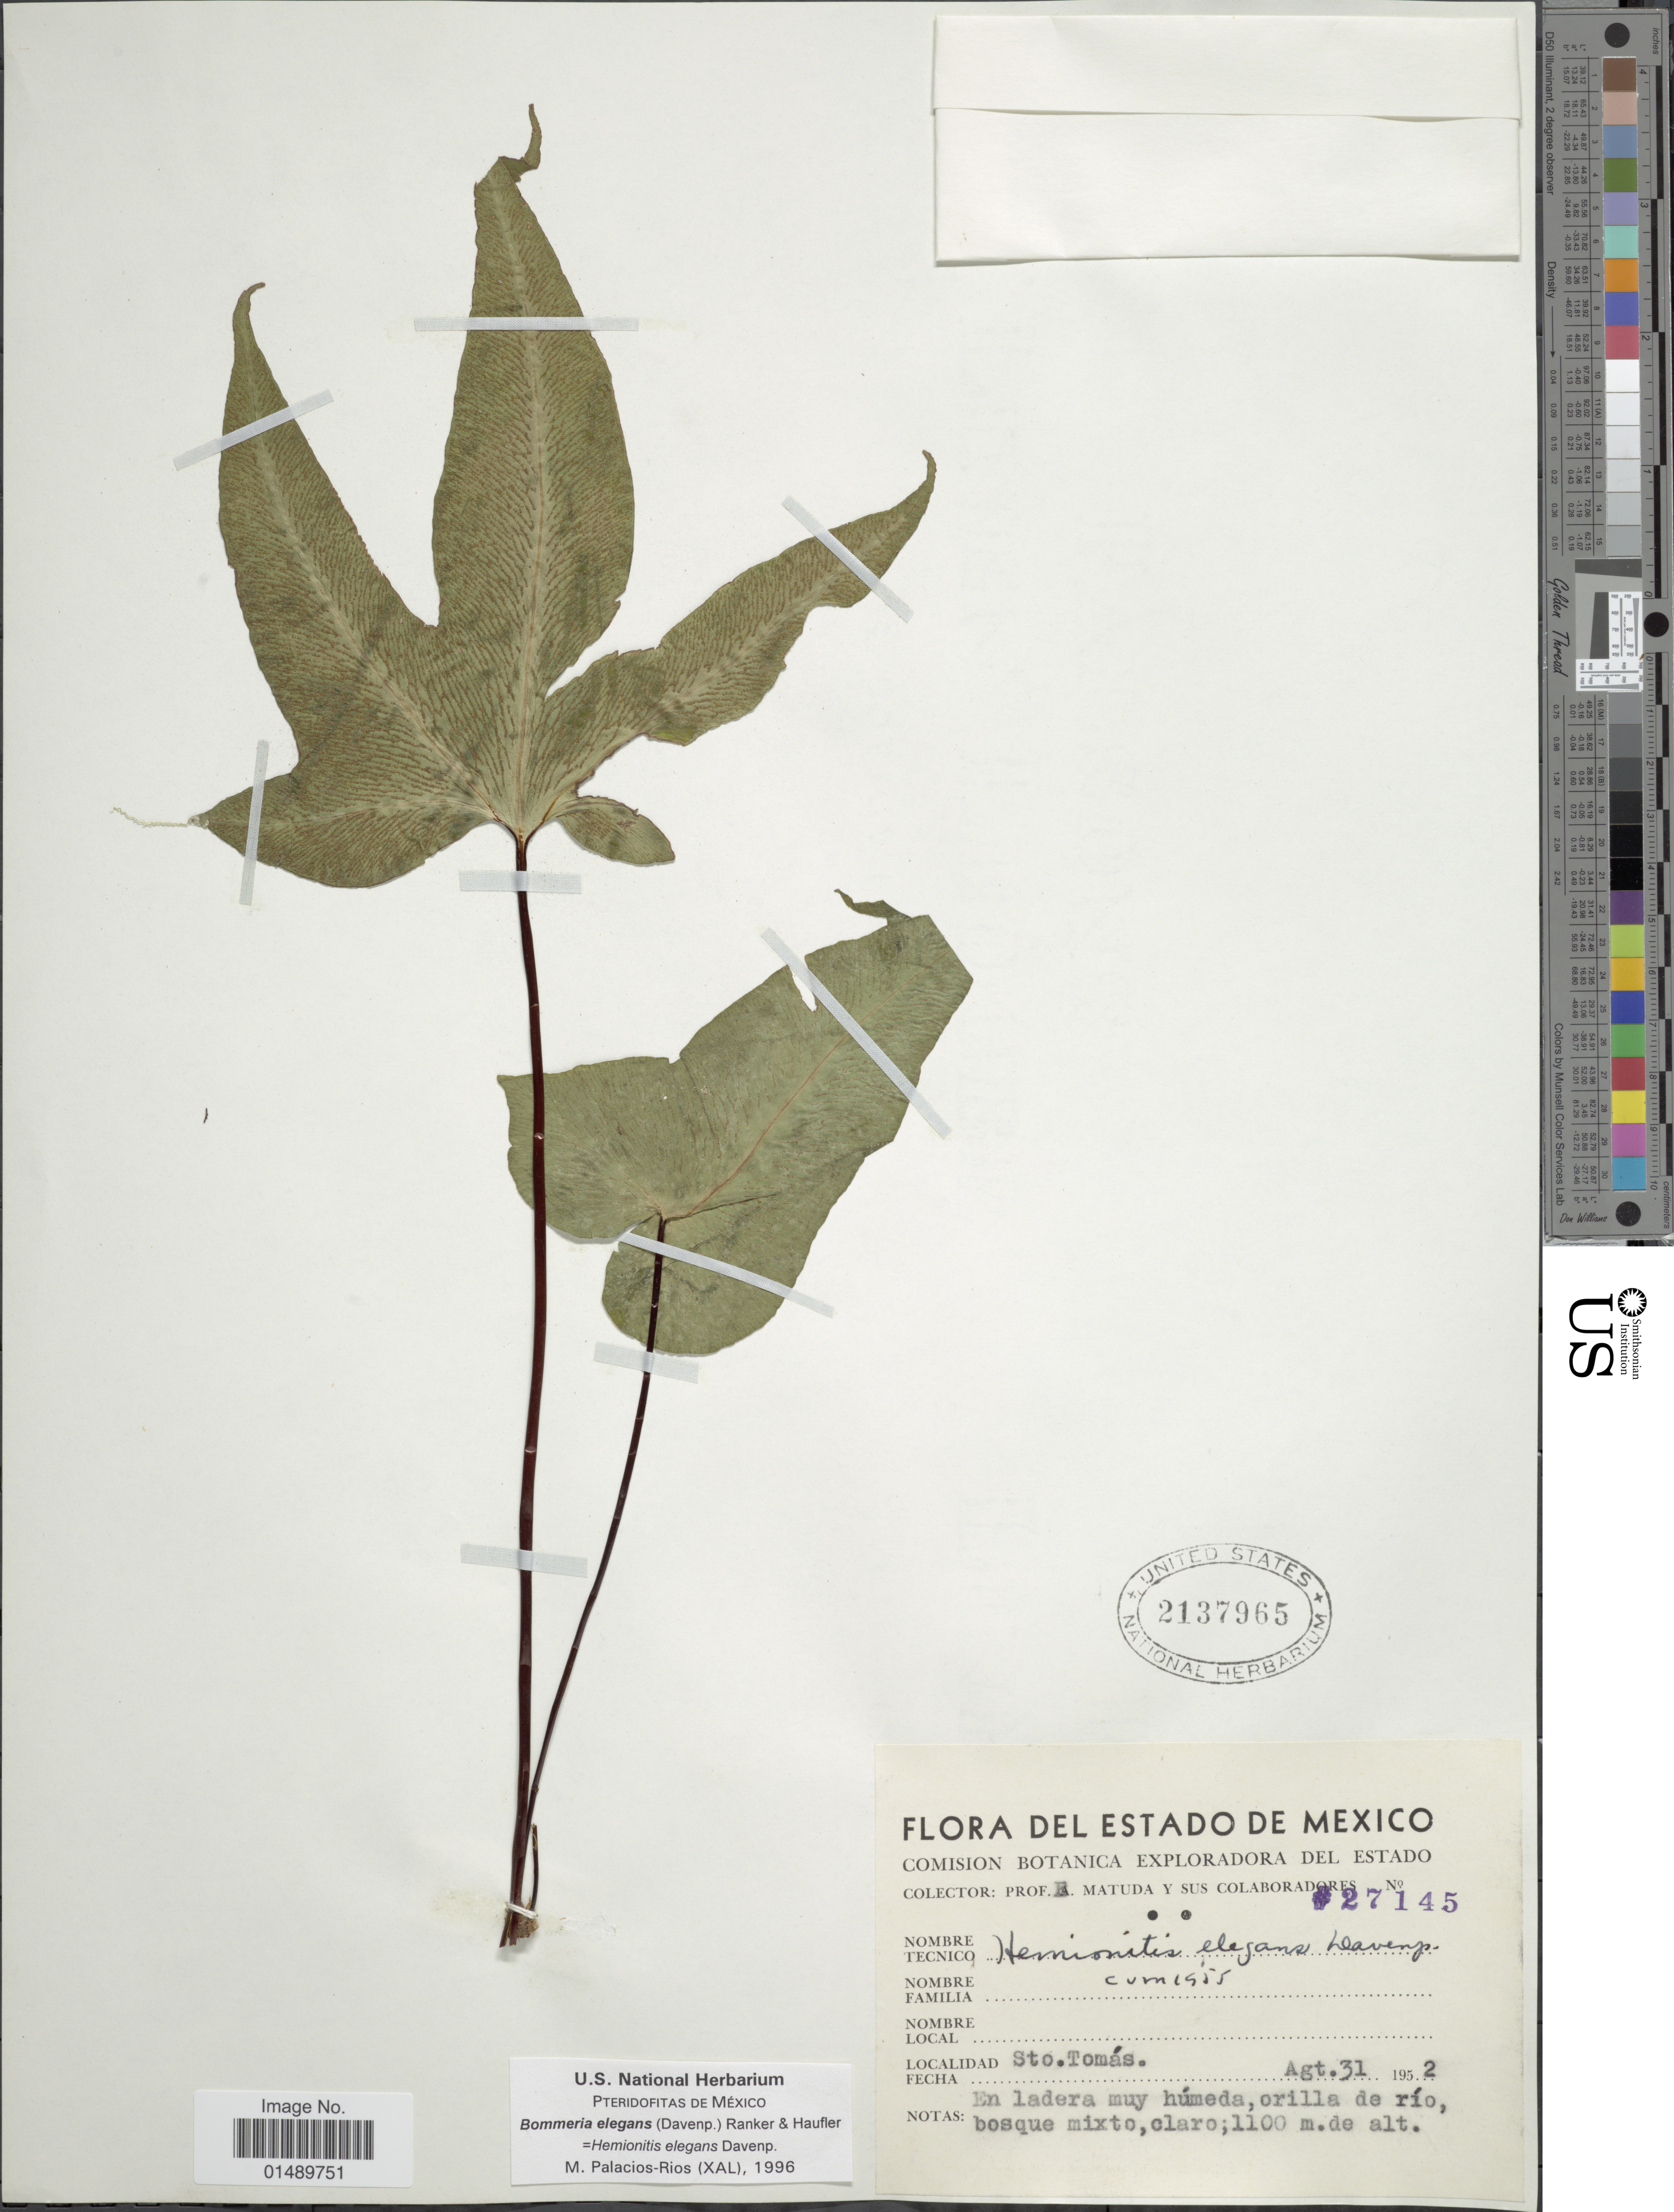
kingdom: Plantae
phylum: Tracheophyta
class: Polypodiopsida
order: Polypodiales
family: Pteridaceae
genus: Bommeria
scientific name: Bommeria elegans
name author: (Davenp.) Ranker & Haufler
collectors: E. Matuda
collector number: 27145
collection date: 1952-08-31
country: Mexico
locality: Mexico, Sto. Tomas.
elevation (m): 1100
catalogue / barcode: US 2137965